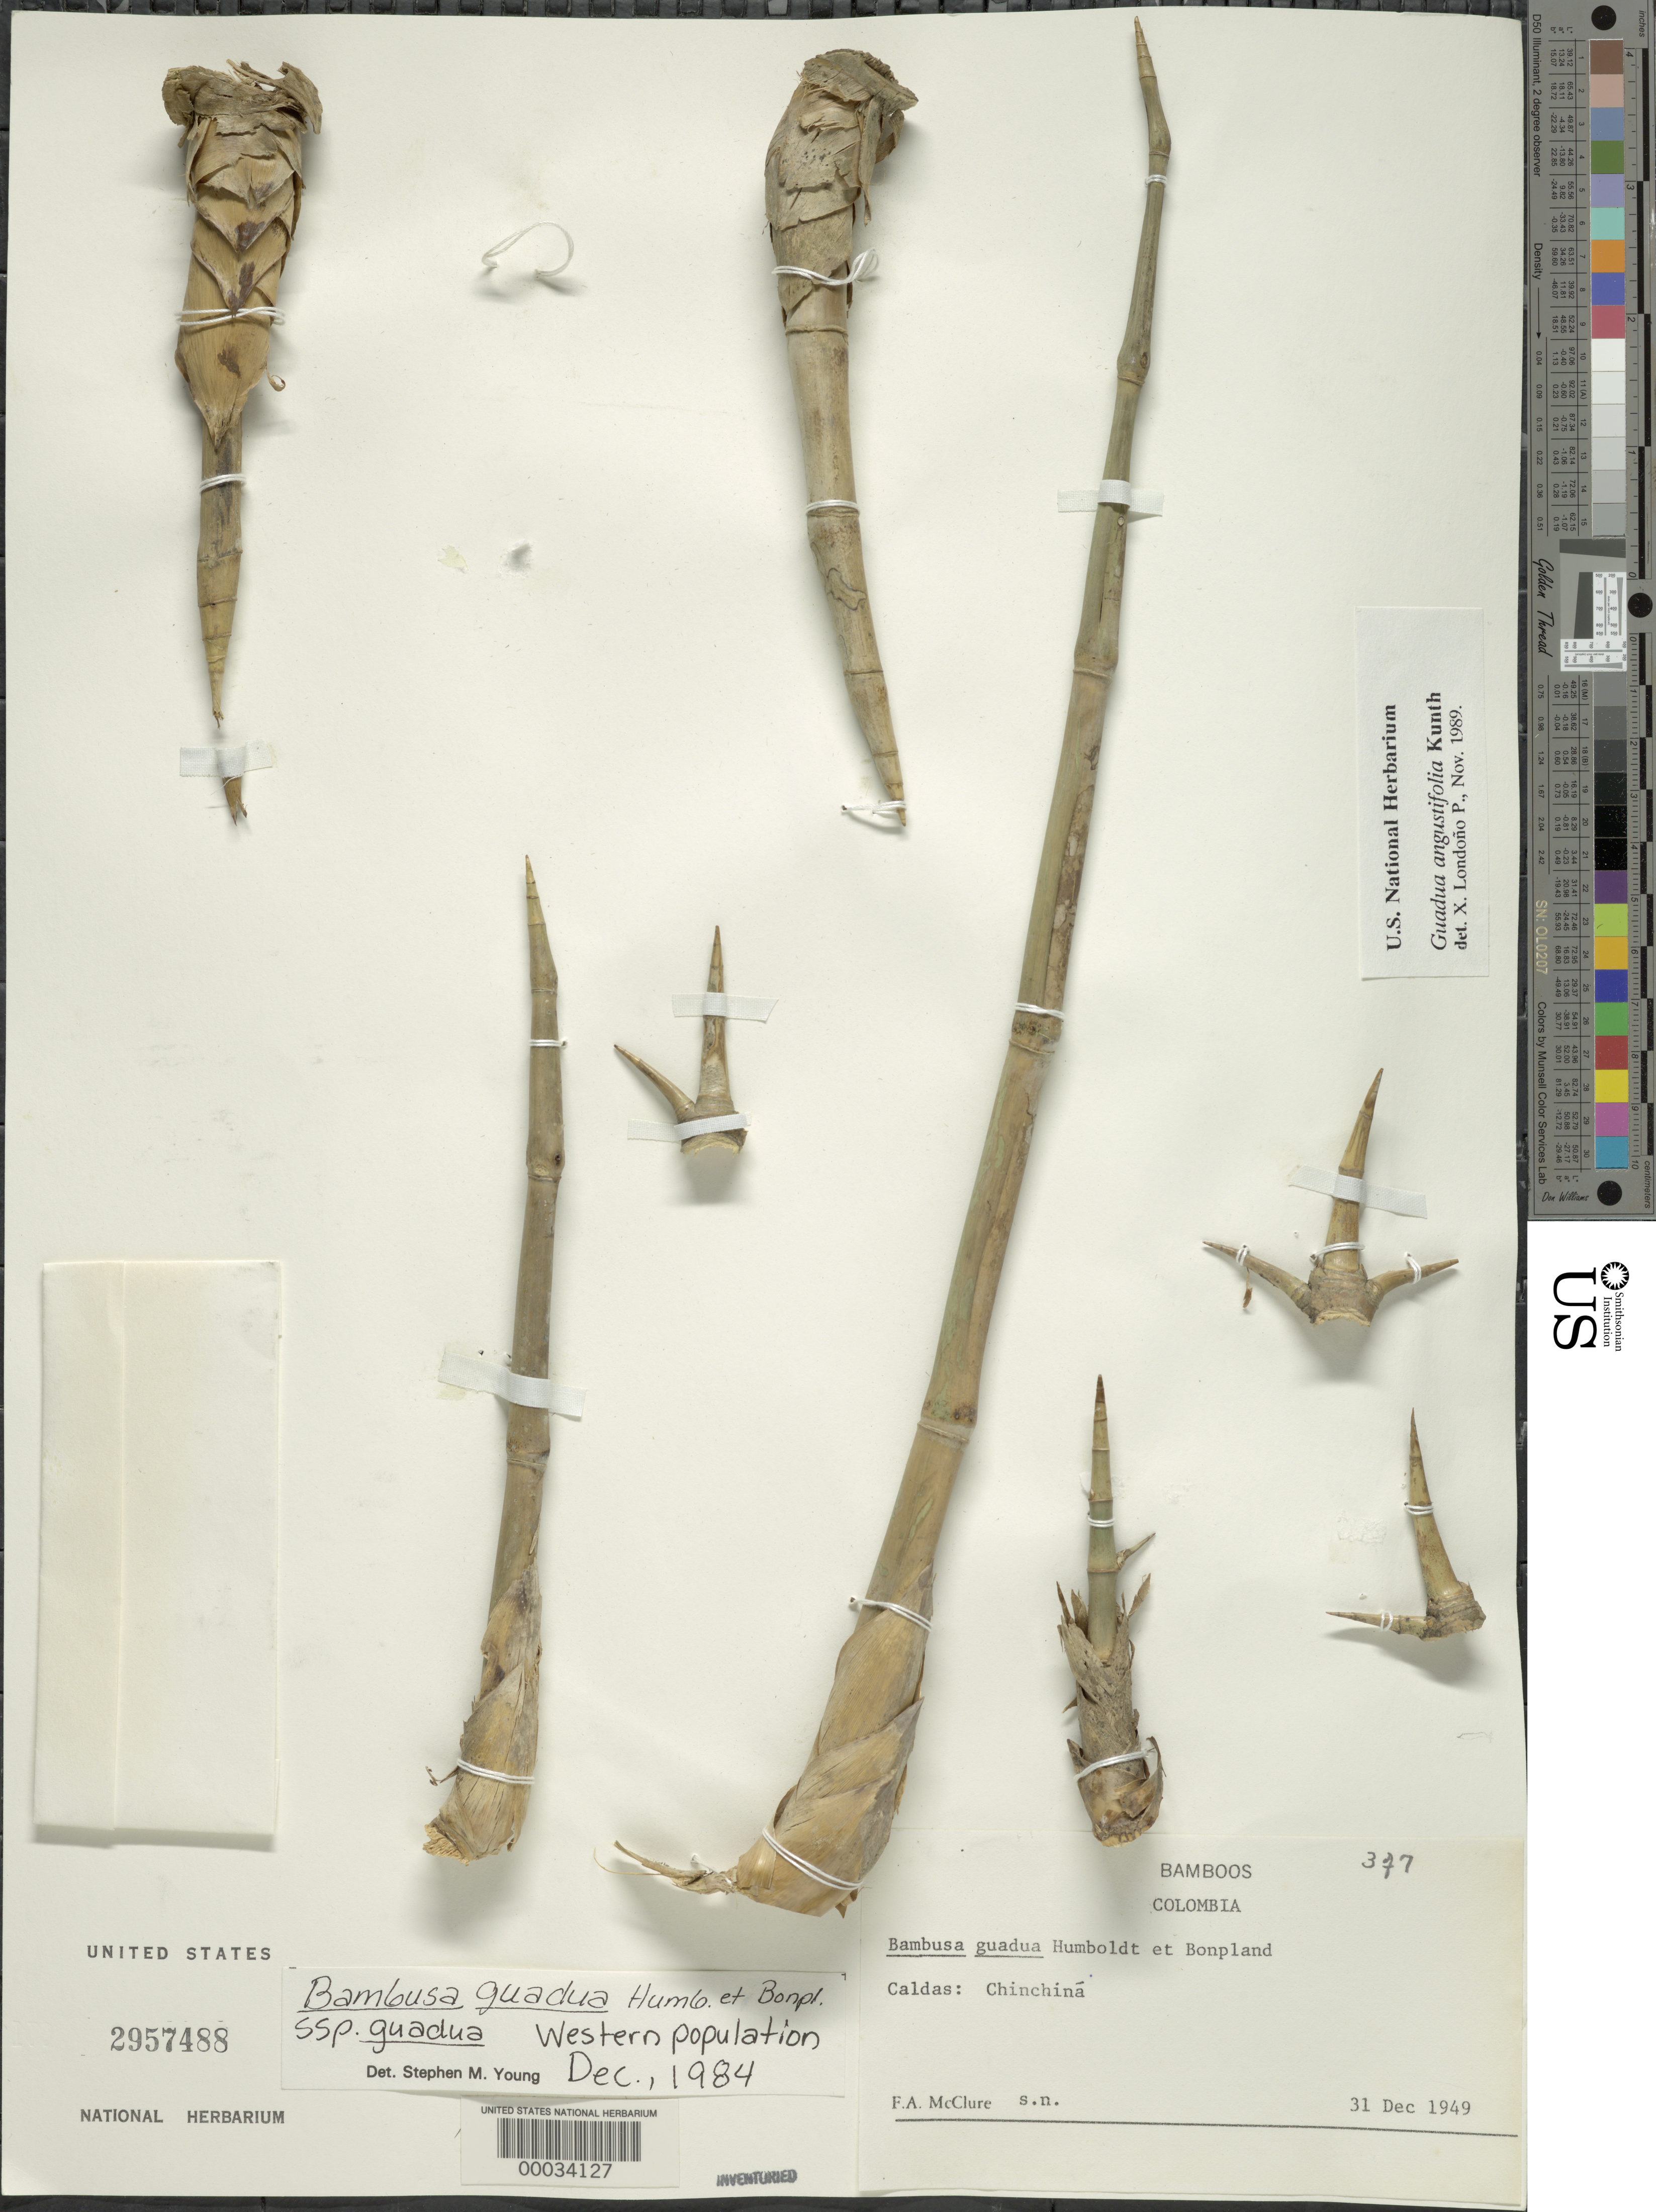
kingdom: Plantae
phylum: Tracheophyta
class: Liliopsida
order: Poales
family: Poaceae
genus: Guadua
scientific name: Guadua angustifolia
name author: Kunth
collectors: F. A. McClure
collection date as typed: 31 Dec 1949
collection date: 1949-12-31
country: Colombia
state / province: Caldas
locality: Chinchina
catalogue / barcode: US 2957488